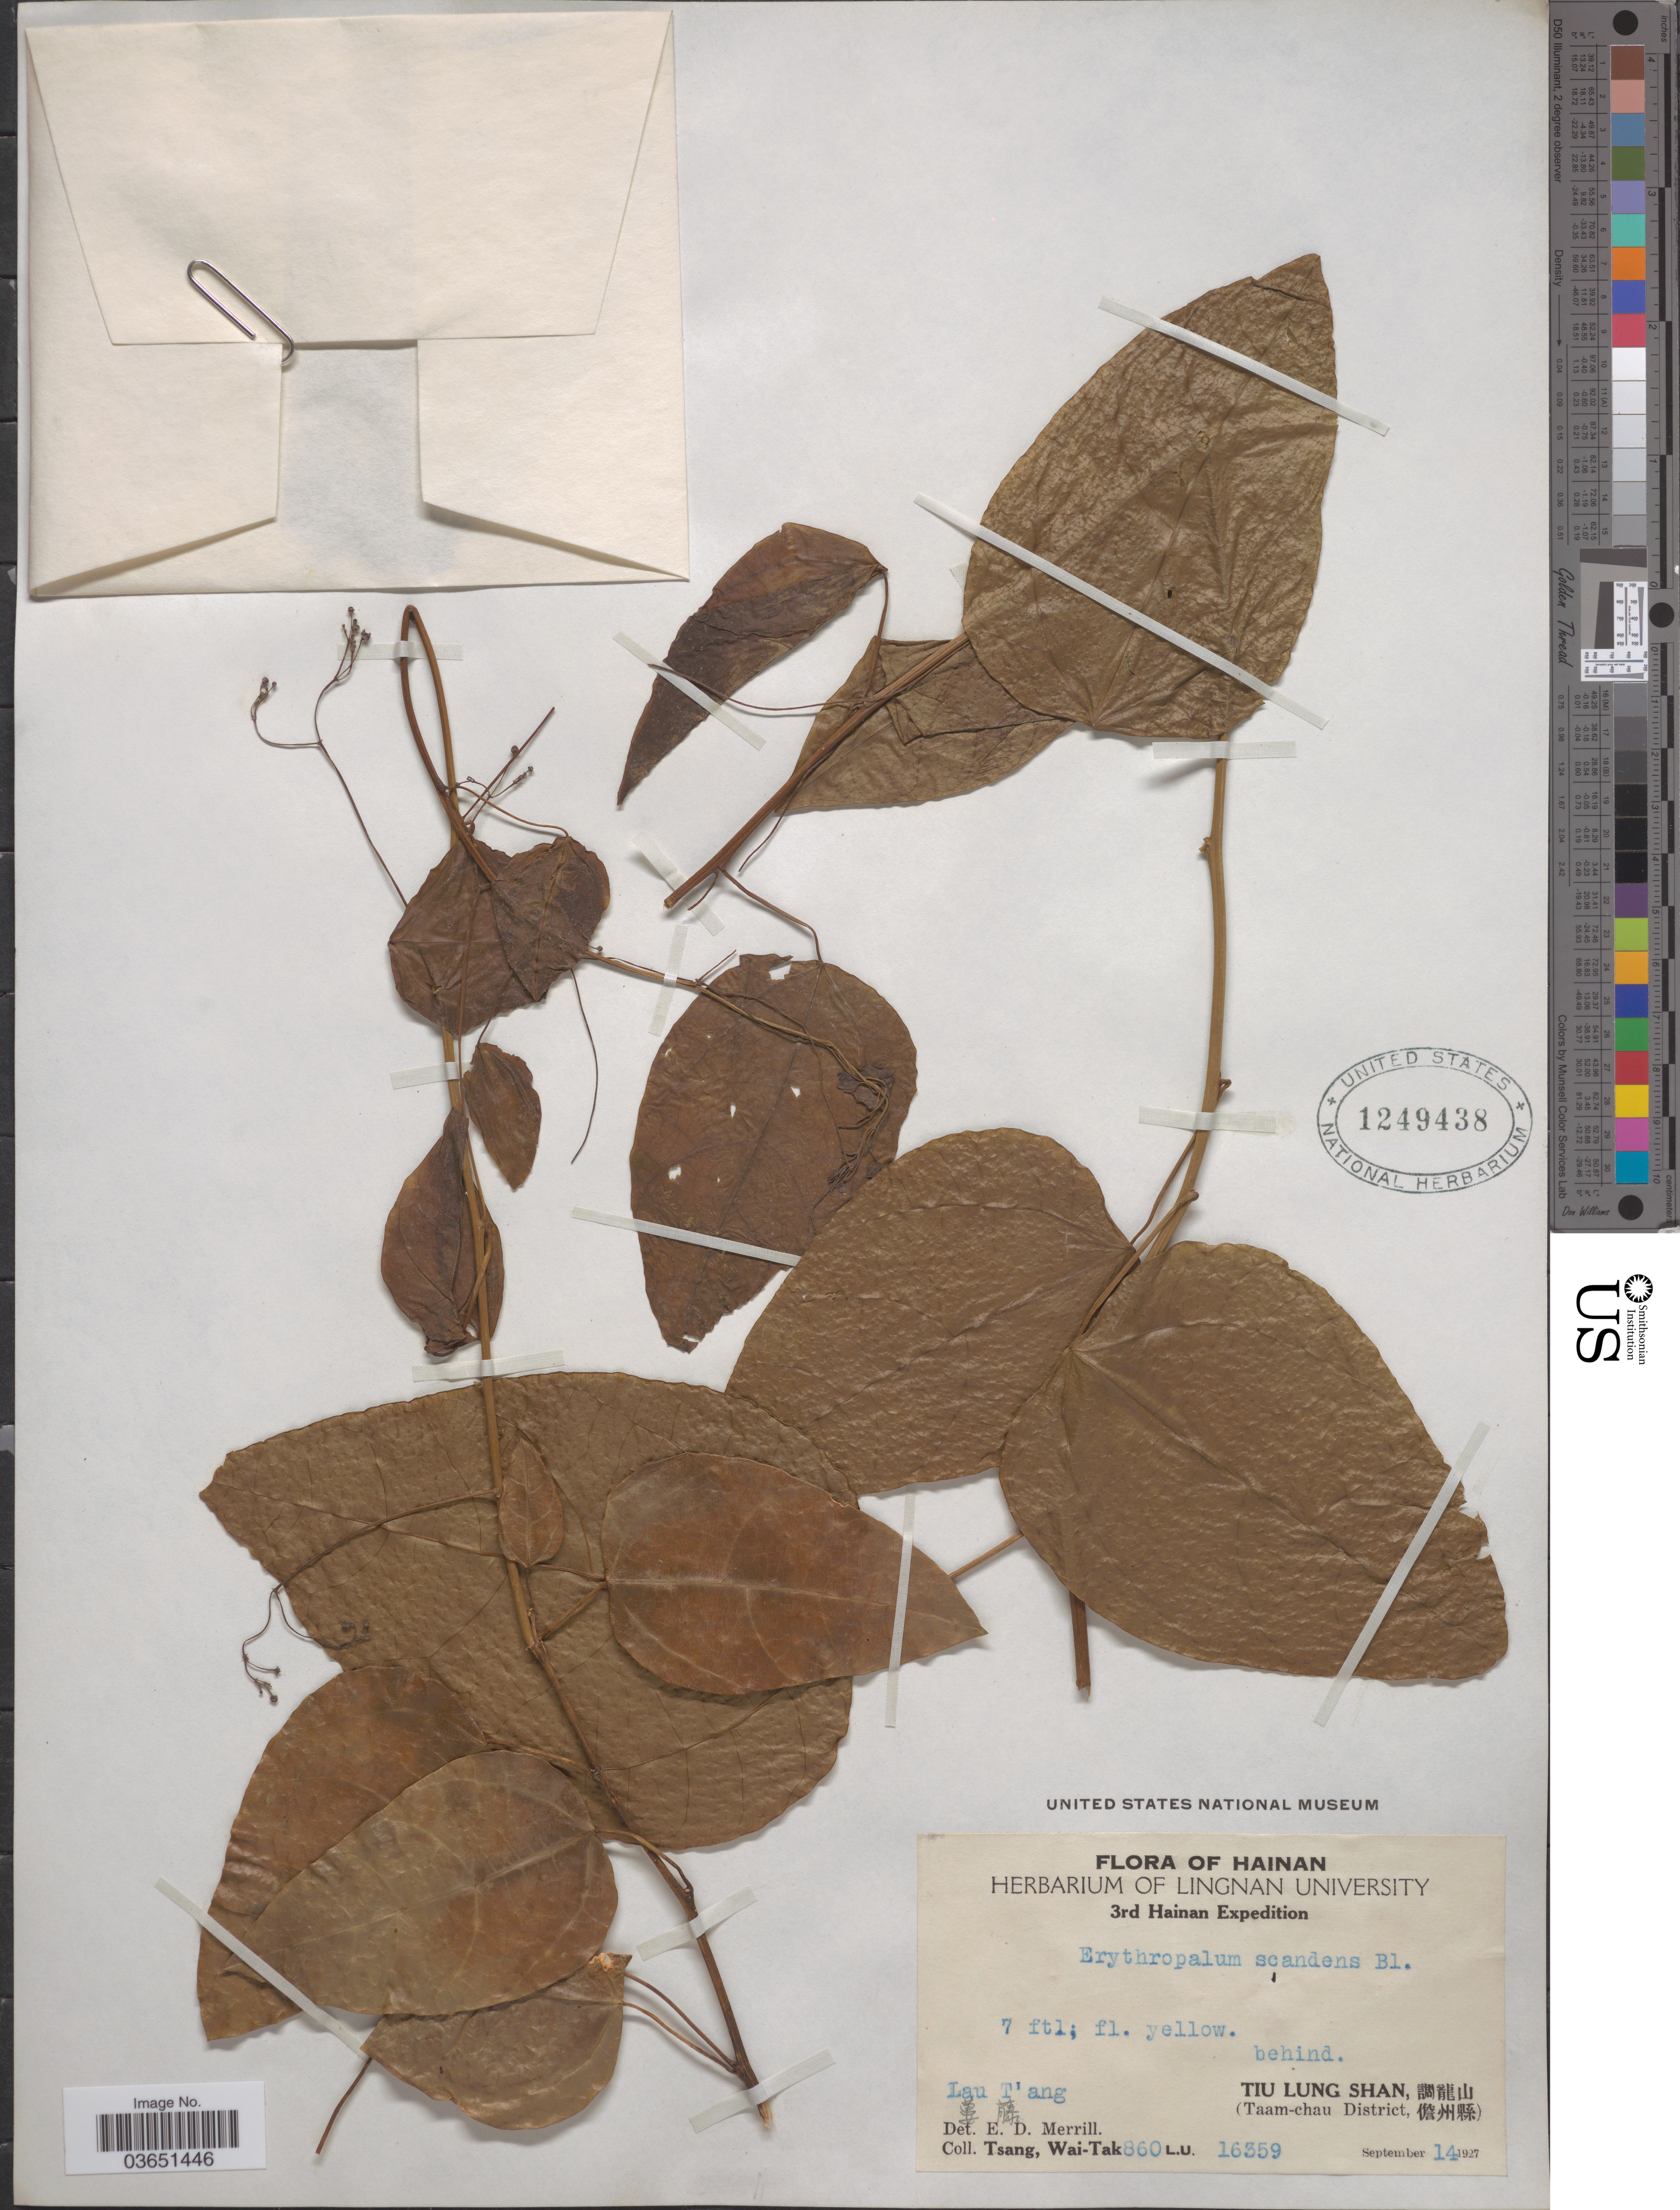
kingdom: Plantae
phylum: Tracheophyta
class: Magnoliopsida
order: Santalales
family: Erythropalaceae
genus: Erythropalum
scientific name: Erythropalum scandens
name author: Blume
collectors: W. T. Tsang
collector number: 860L.U.16359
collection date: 1927-09-14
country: China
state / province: Hainan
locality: Lau T'ang. Tiu Lung Shan, X. (Taam-chau District, X).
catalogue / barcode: US 1249438